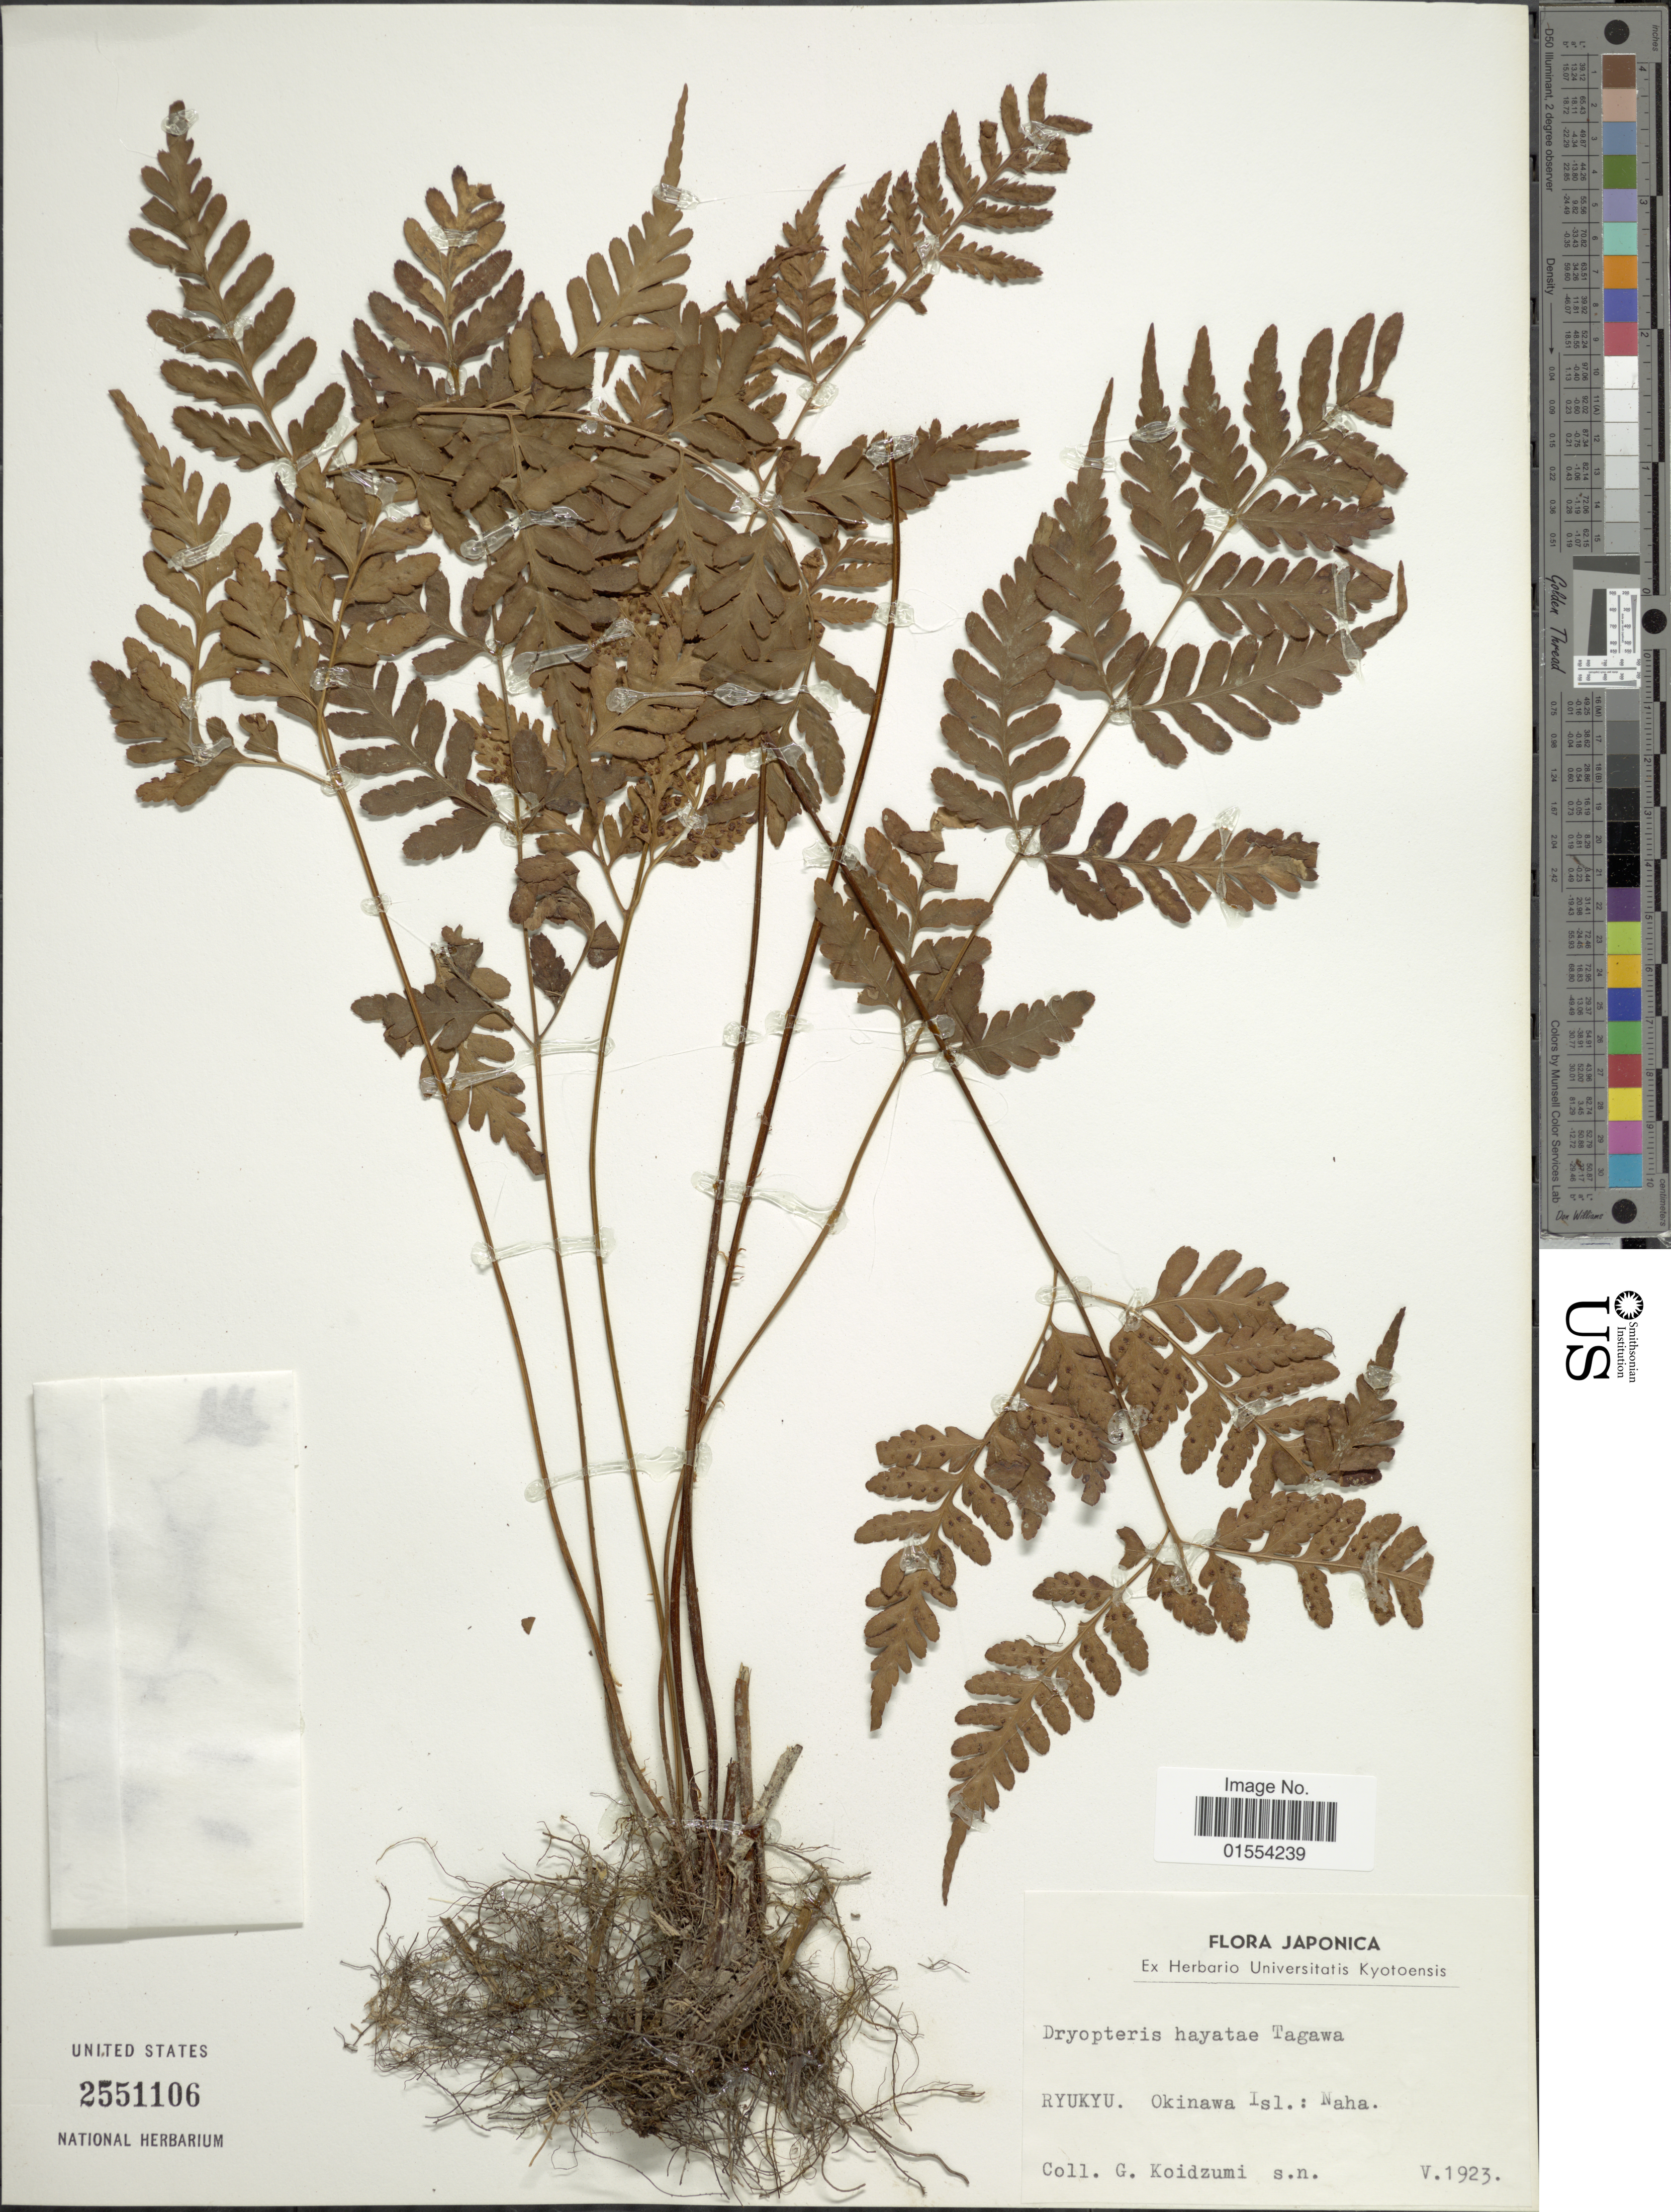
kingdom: Plantae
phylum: Tracheophyta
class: Polypodiopsida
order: Polypodiales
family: Dryopteridaceae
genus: Dryopteris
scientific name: Dryopteris hayatae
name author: Tagawa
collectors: G. Koidzumi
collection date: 1923-05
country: Japan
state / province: Okinawa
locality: Japonica. Ryukyu. Okinawa Isl.: Naha.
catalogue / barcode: US 2551106